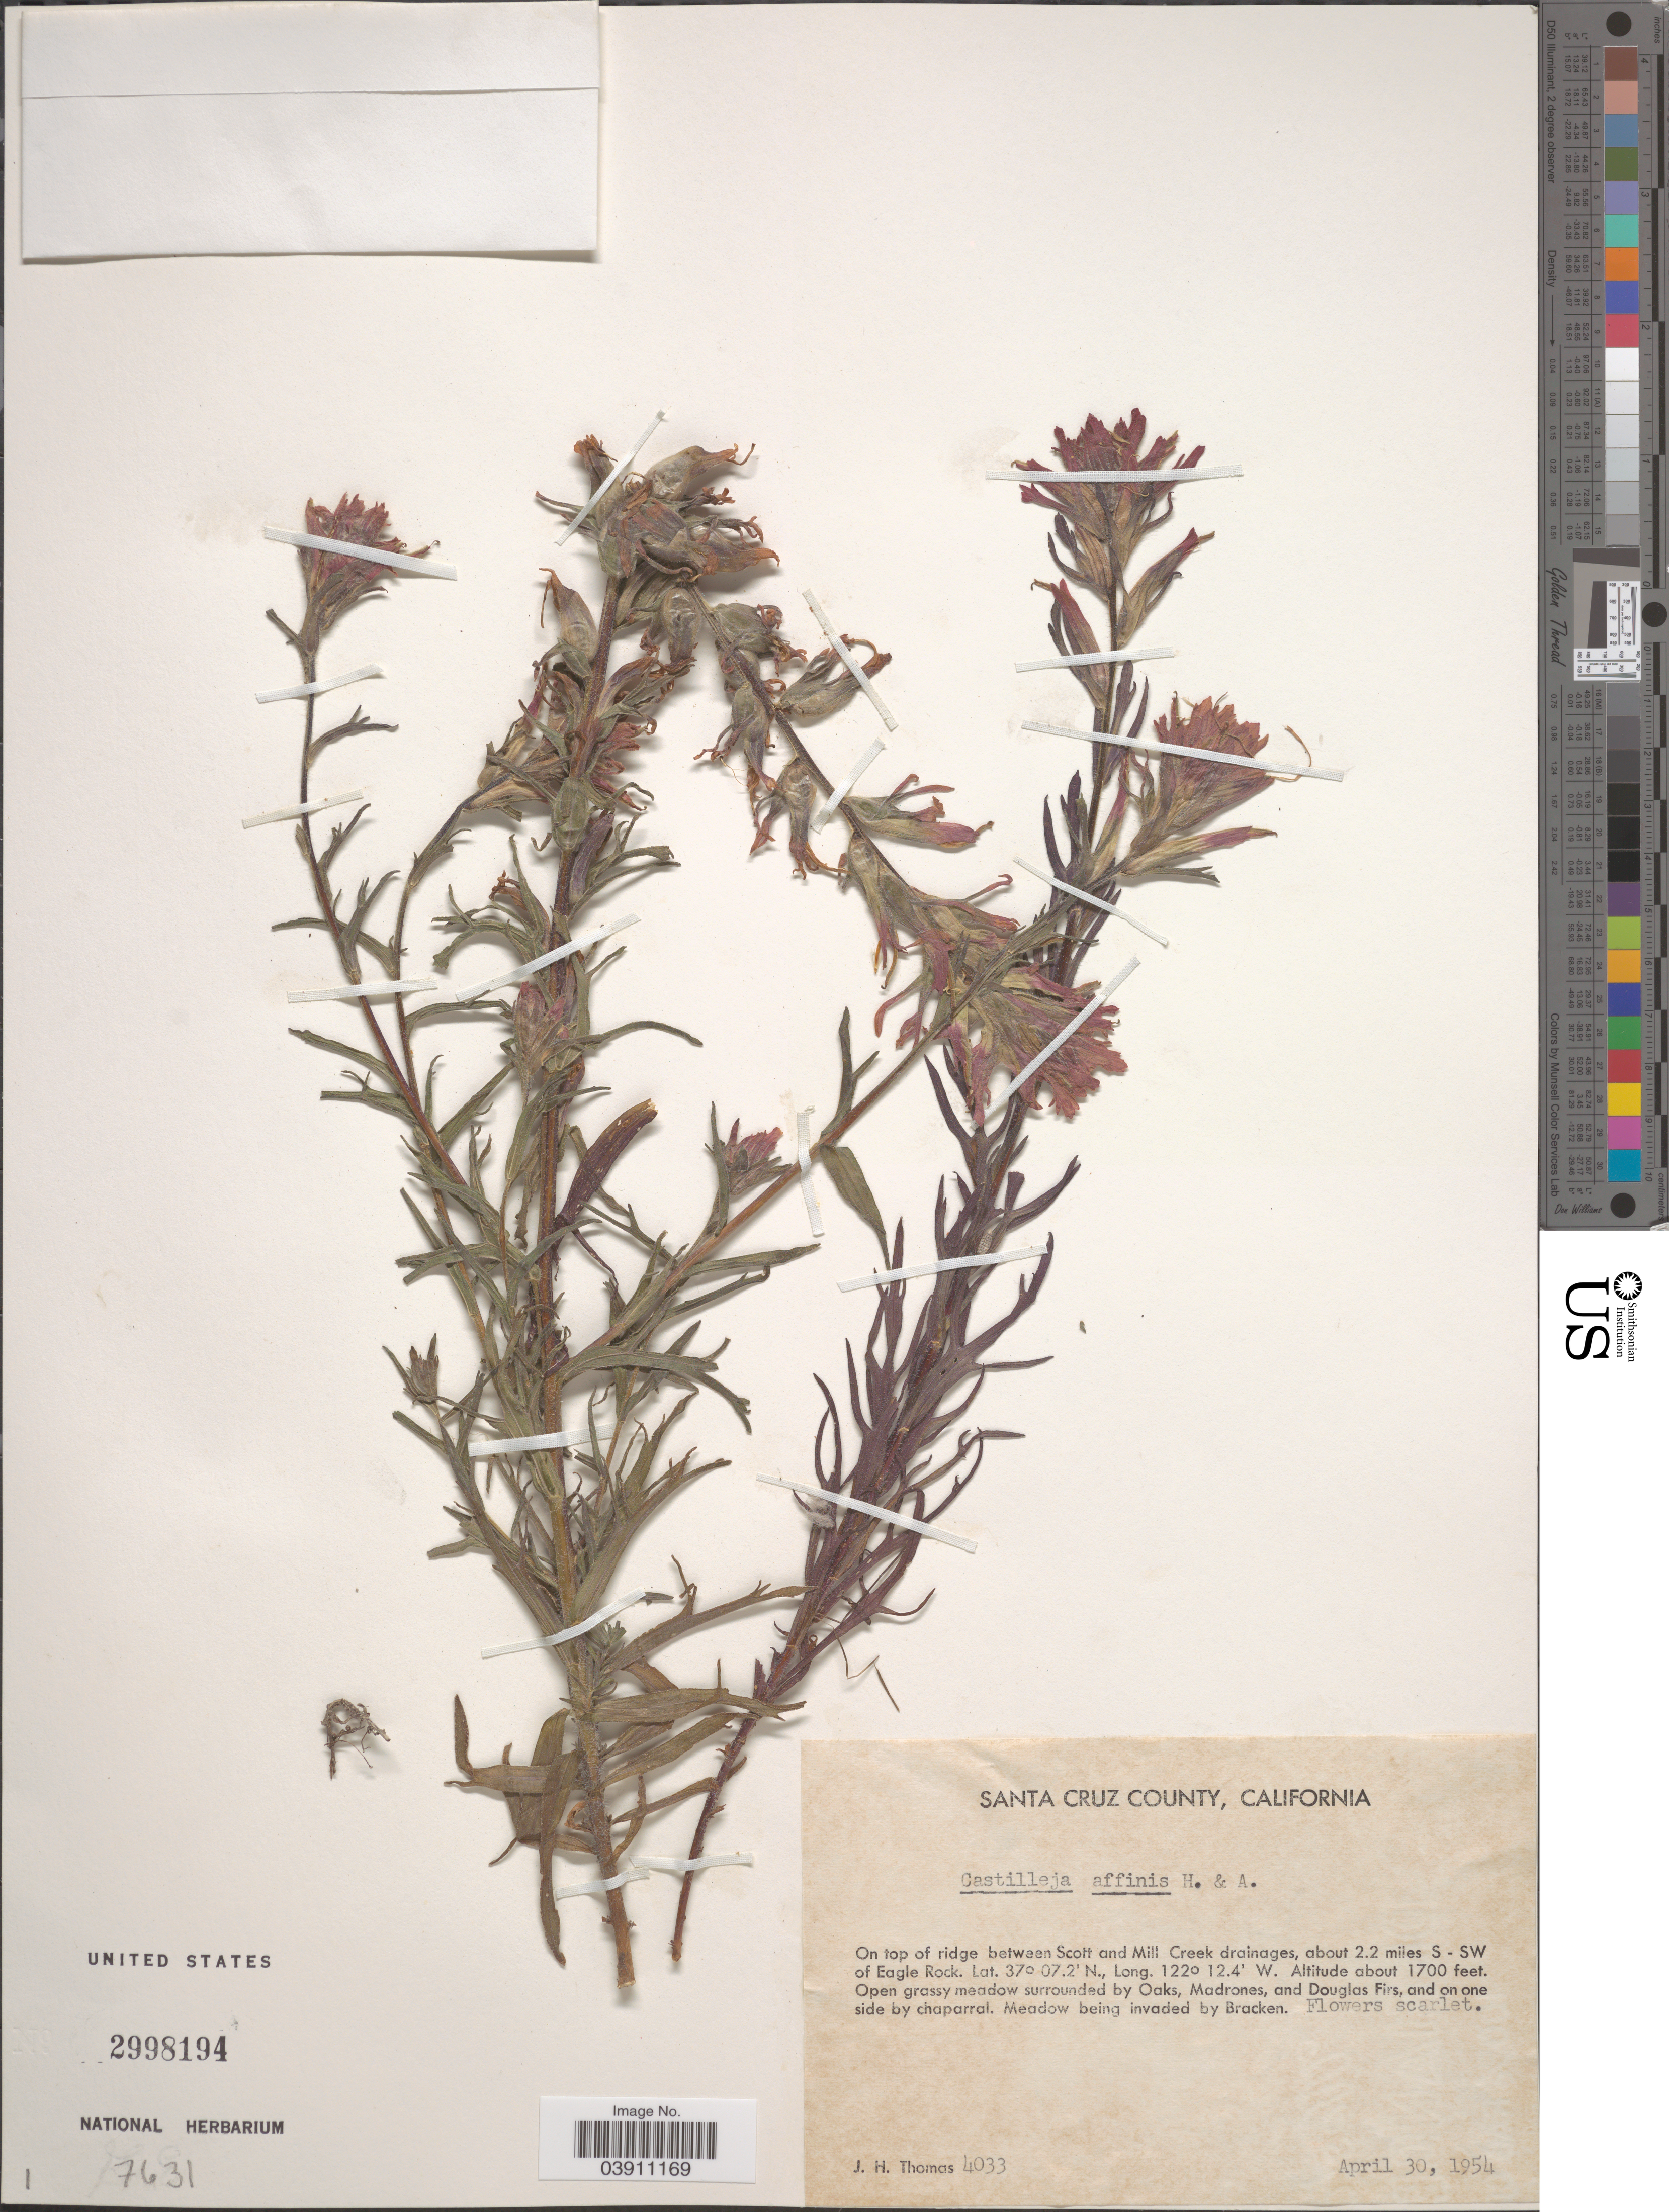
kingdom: Plantae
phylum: Tracheophyta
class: Magnoliopsida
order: Lamiales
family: Orobanchaceae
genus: Castilleja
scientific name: Castilleja affinis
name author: Hook. & Arn.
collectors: J. H. Thomas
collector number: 4033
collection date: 1954-04-30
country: United States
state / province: California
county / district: Santa Cruz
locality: Santa Cruz County. On top of ridge between Scott and Mill Creek drainages, about 2.2 miles S - SW of Eagle Rock.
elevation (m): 518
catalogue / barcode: US 2998194